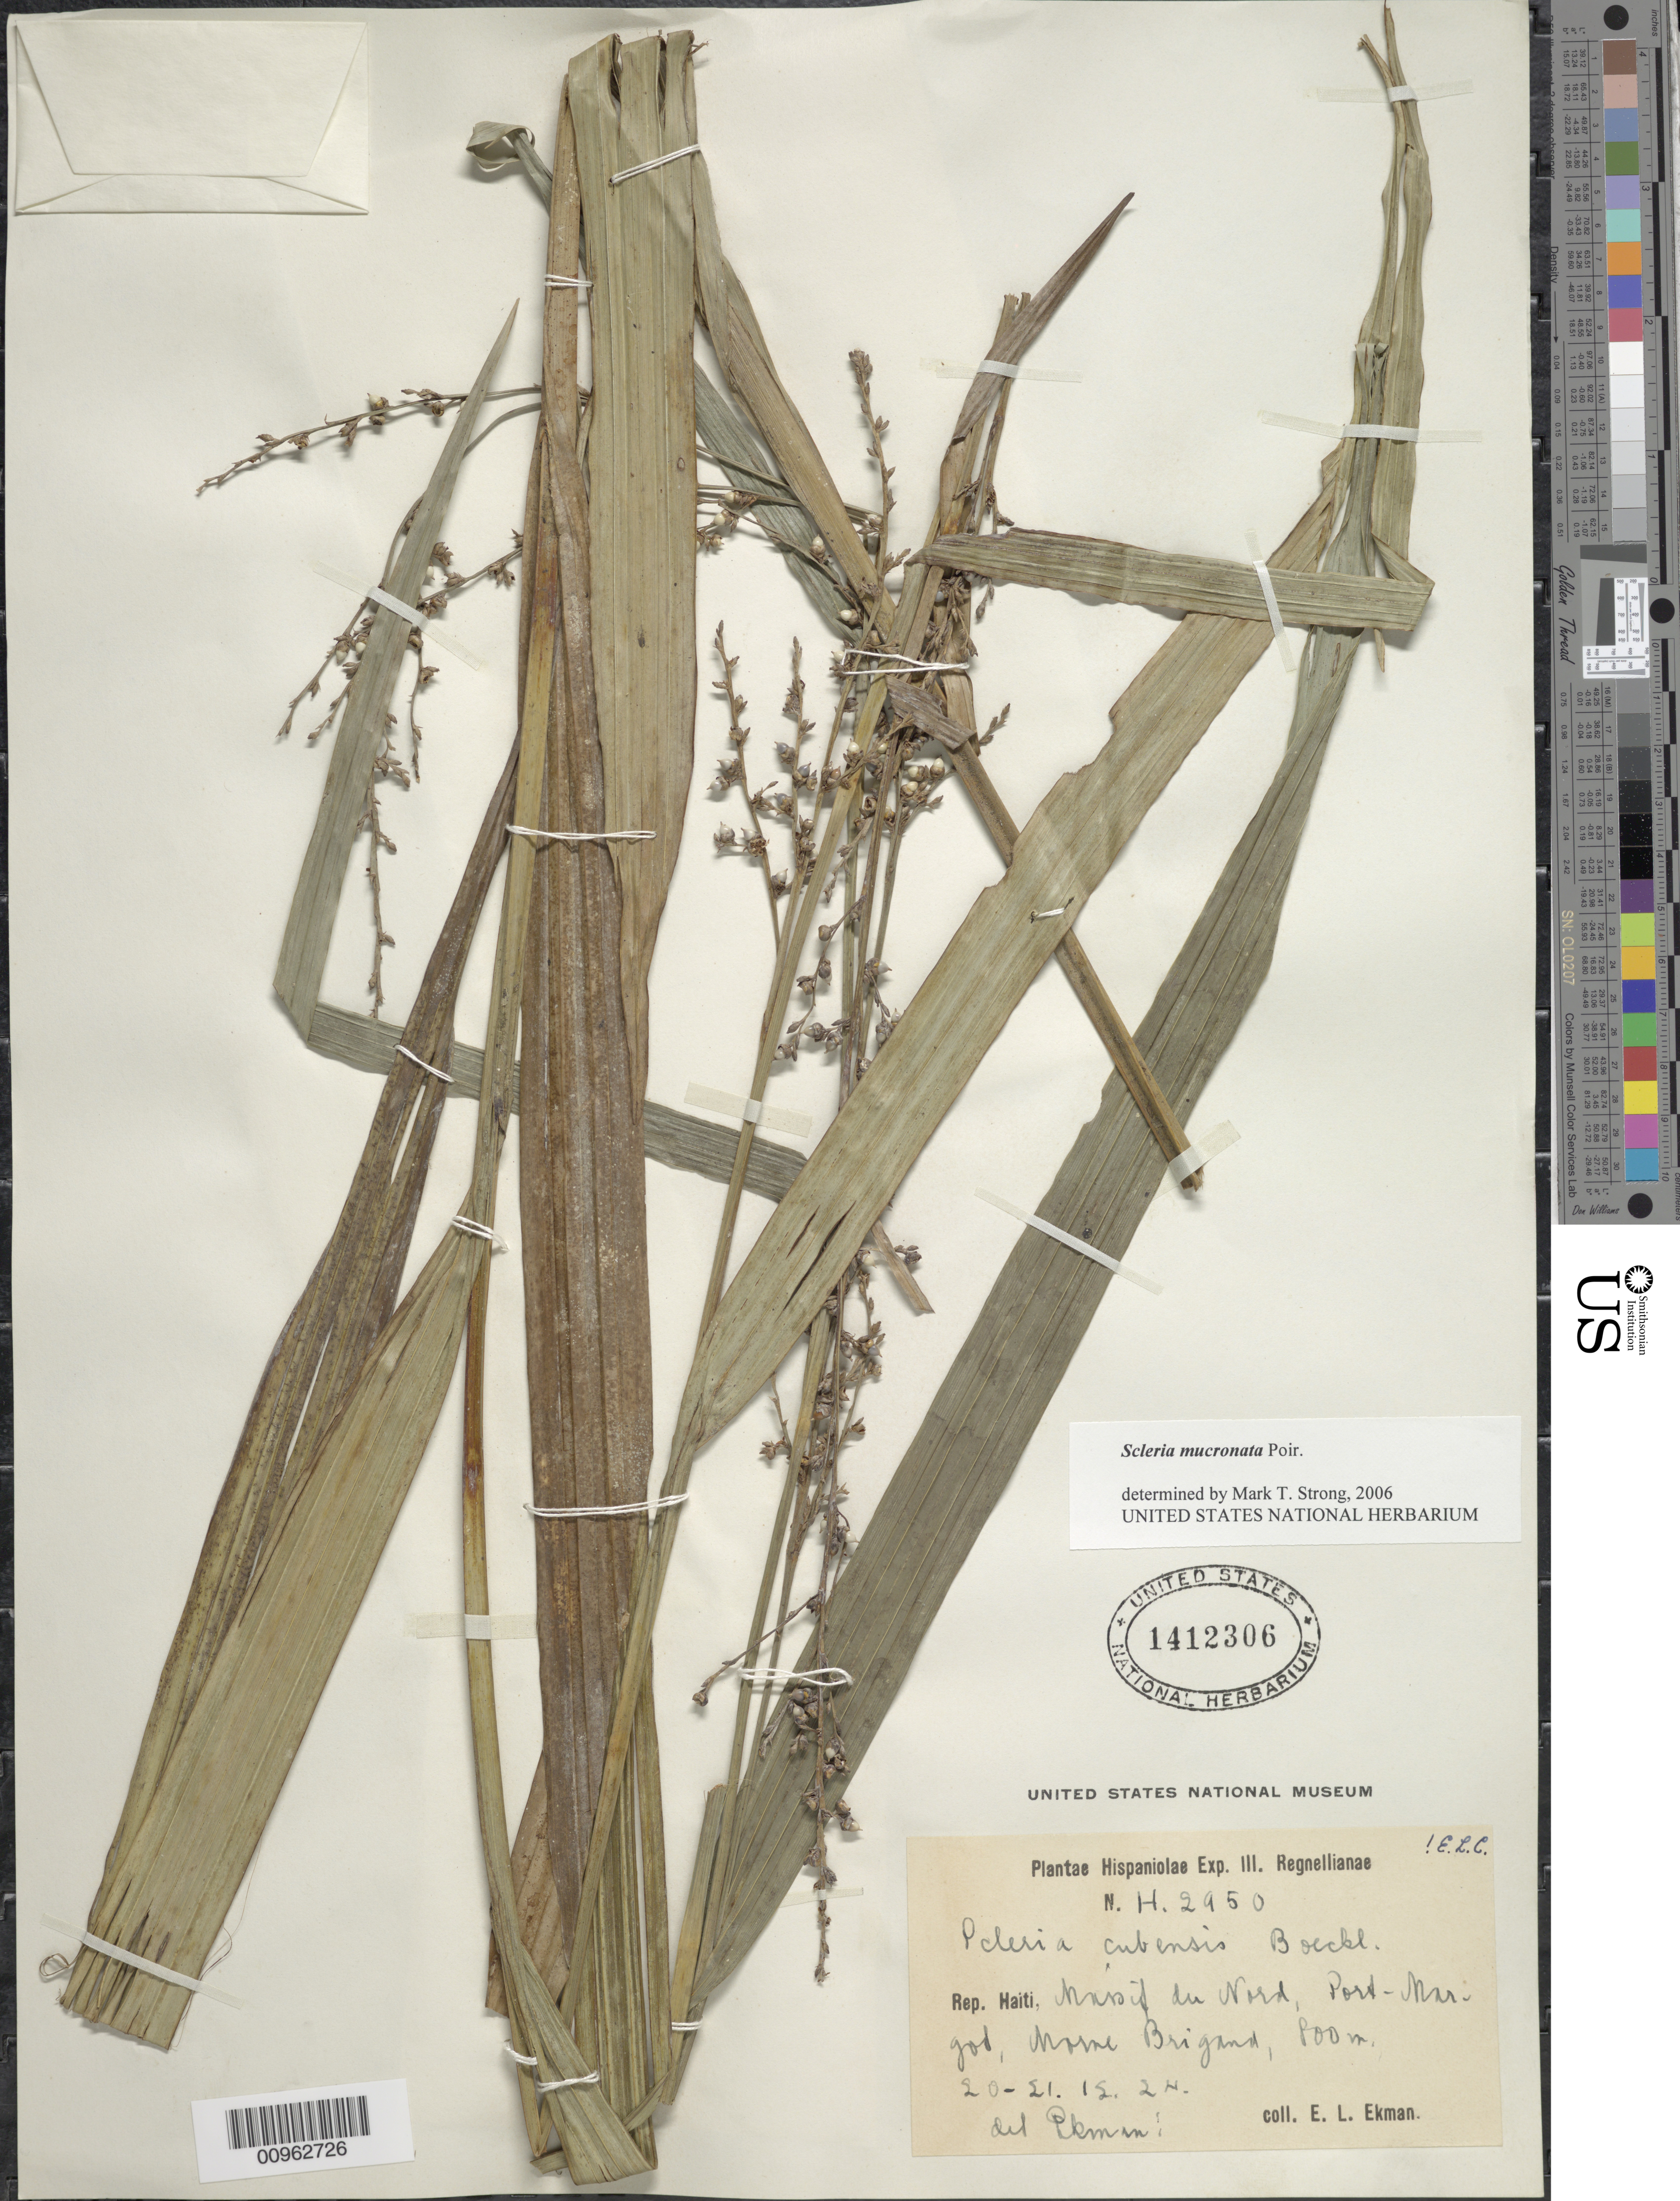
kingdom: Plantae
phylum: Tracheophyta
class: Liliopsida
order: Poales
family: Cyperaceae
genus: Scleria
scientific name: Scleria mucronata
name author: Poir.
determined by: Strong, M. T., (US), Smithsonian Institution - National Museum of Natural History (UNITED STATES)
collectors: E. L. Ekman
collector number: H 2950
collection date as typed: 20 Dec 1924 to 21 Dec 1924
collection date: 1924-12-20/1924-12-21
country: Haiti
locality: Massif du Nord, Port Margot, Morne Brigand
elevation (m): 800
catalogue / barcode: US 1412306